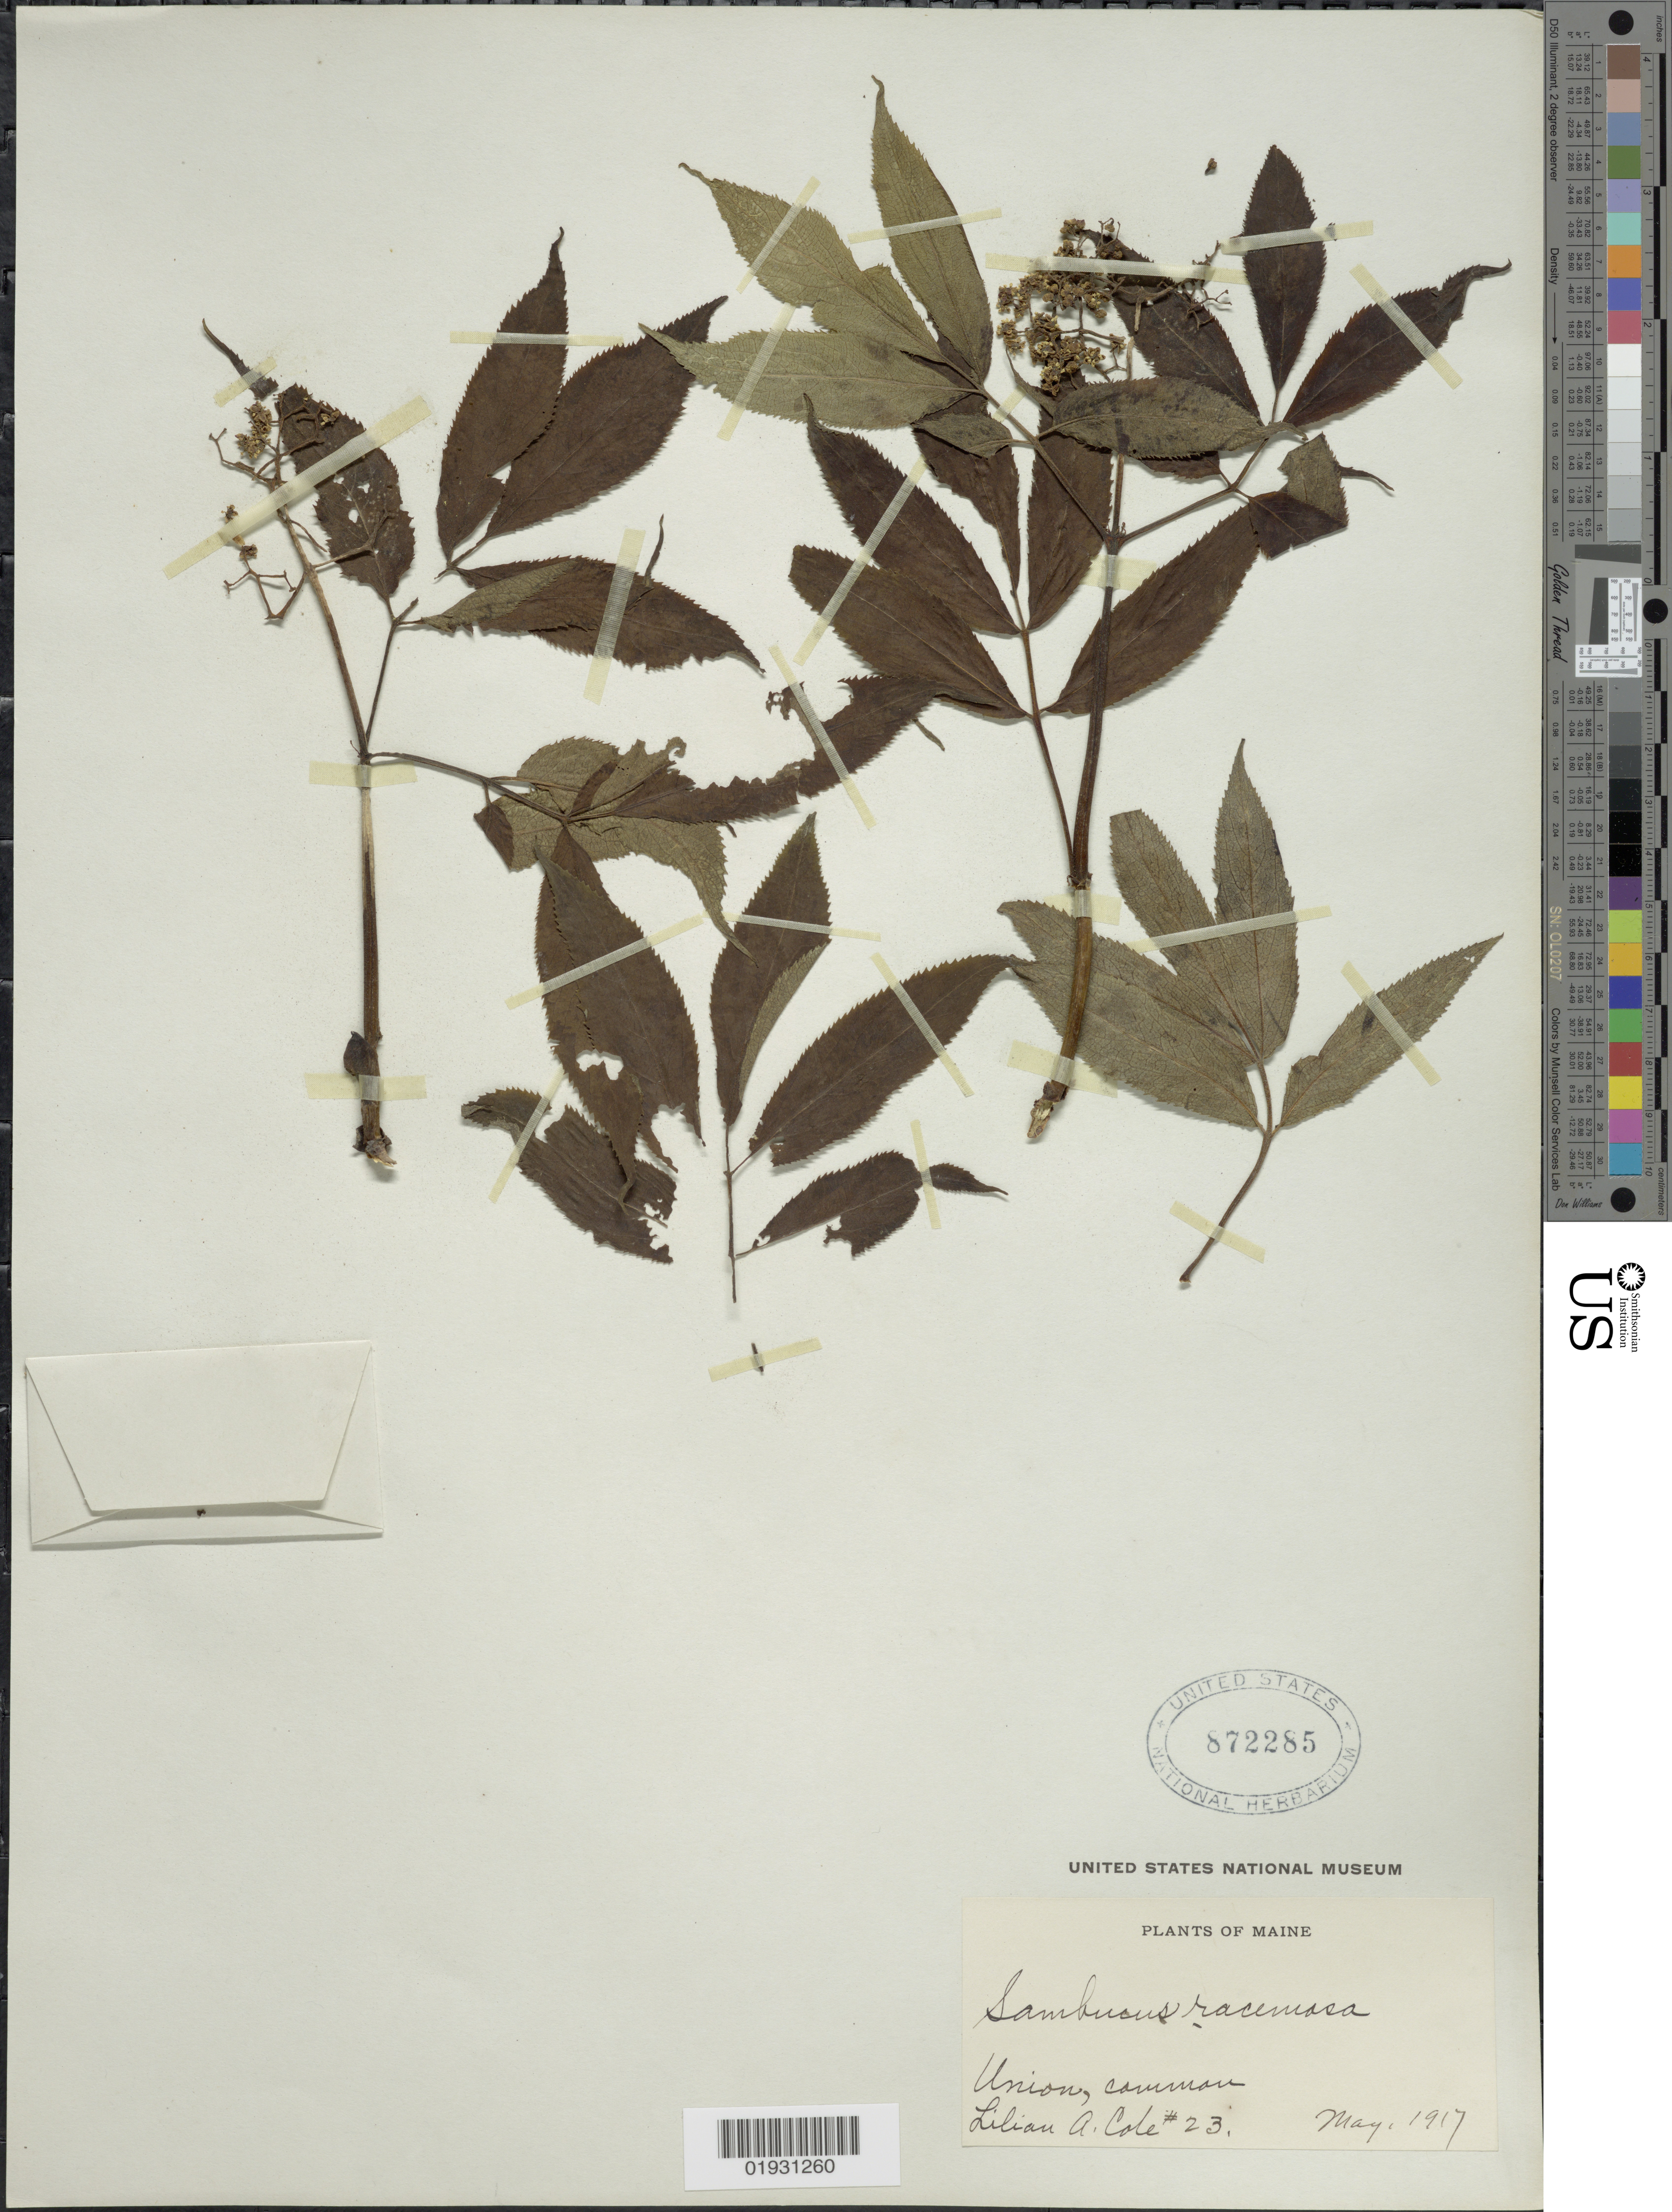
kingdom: Plantae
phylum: Tracheophyta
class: Magnoliopsida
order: Dipsacales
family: Viburnaceae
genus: Sambucus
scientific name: Sambucus racemosa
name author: L.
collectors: L. A. Cole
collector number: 23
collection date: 1917-05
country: United States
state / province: Maine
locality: Union, common.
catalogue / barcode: US 872285